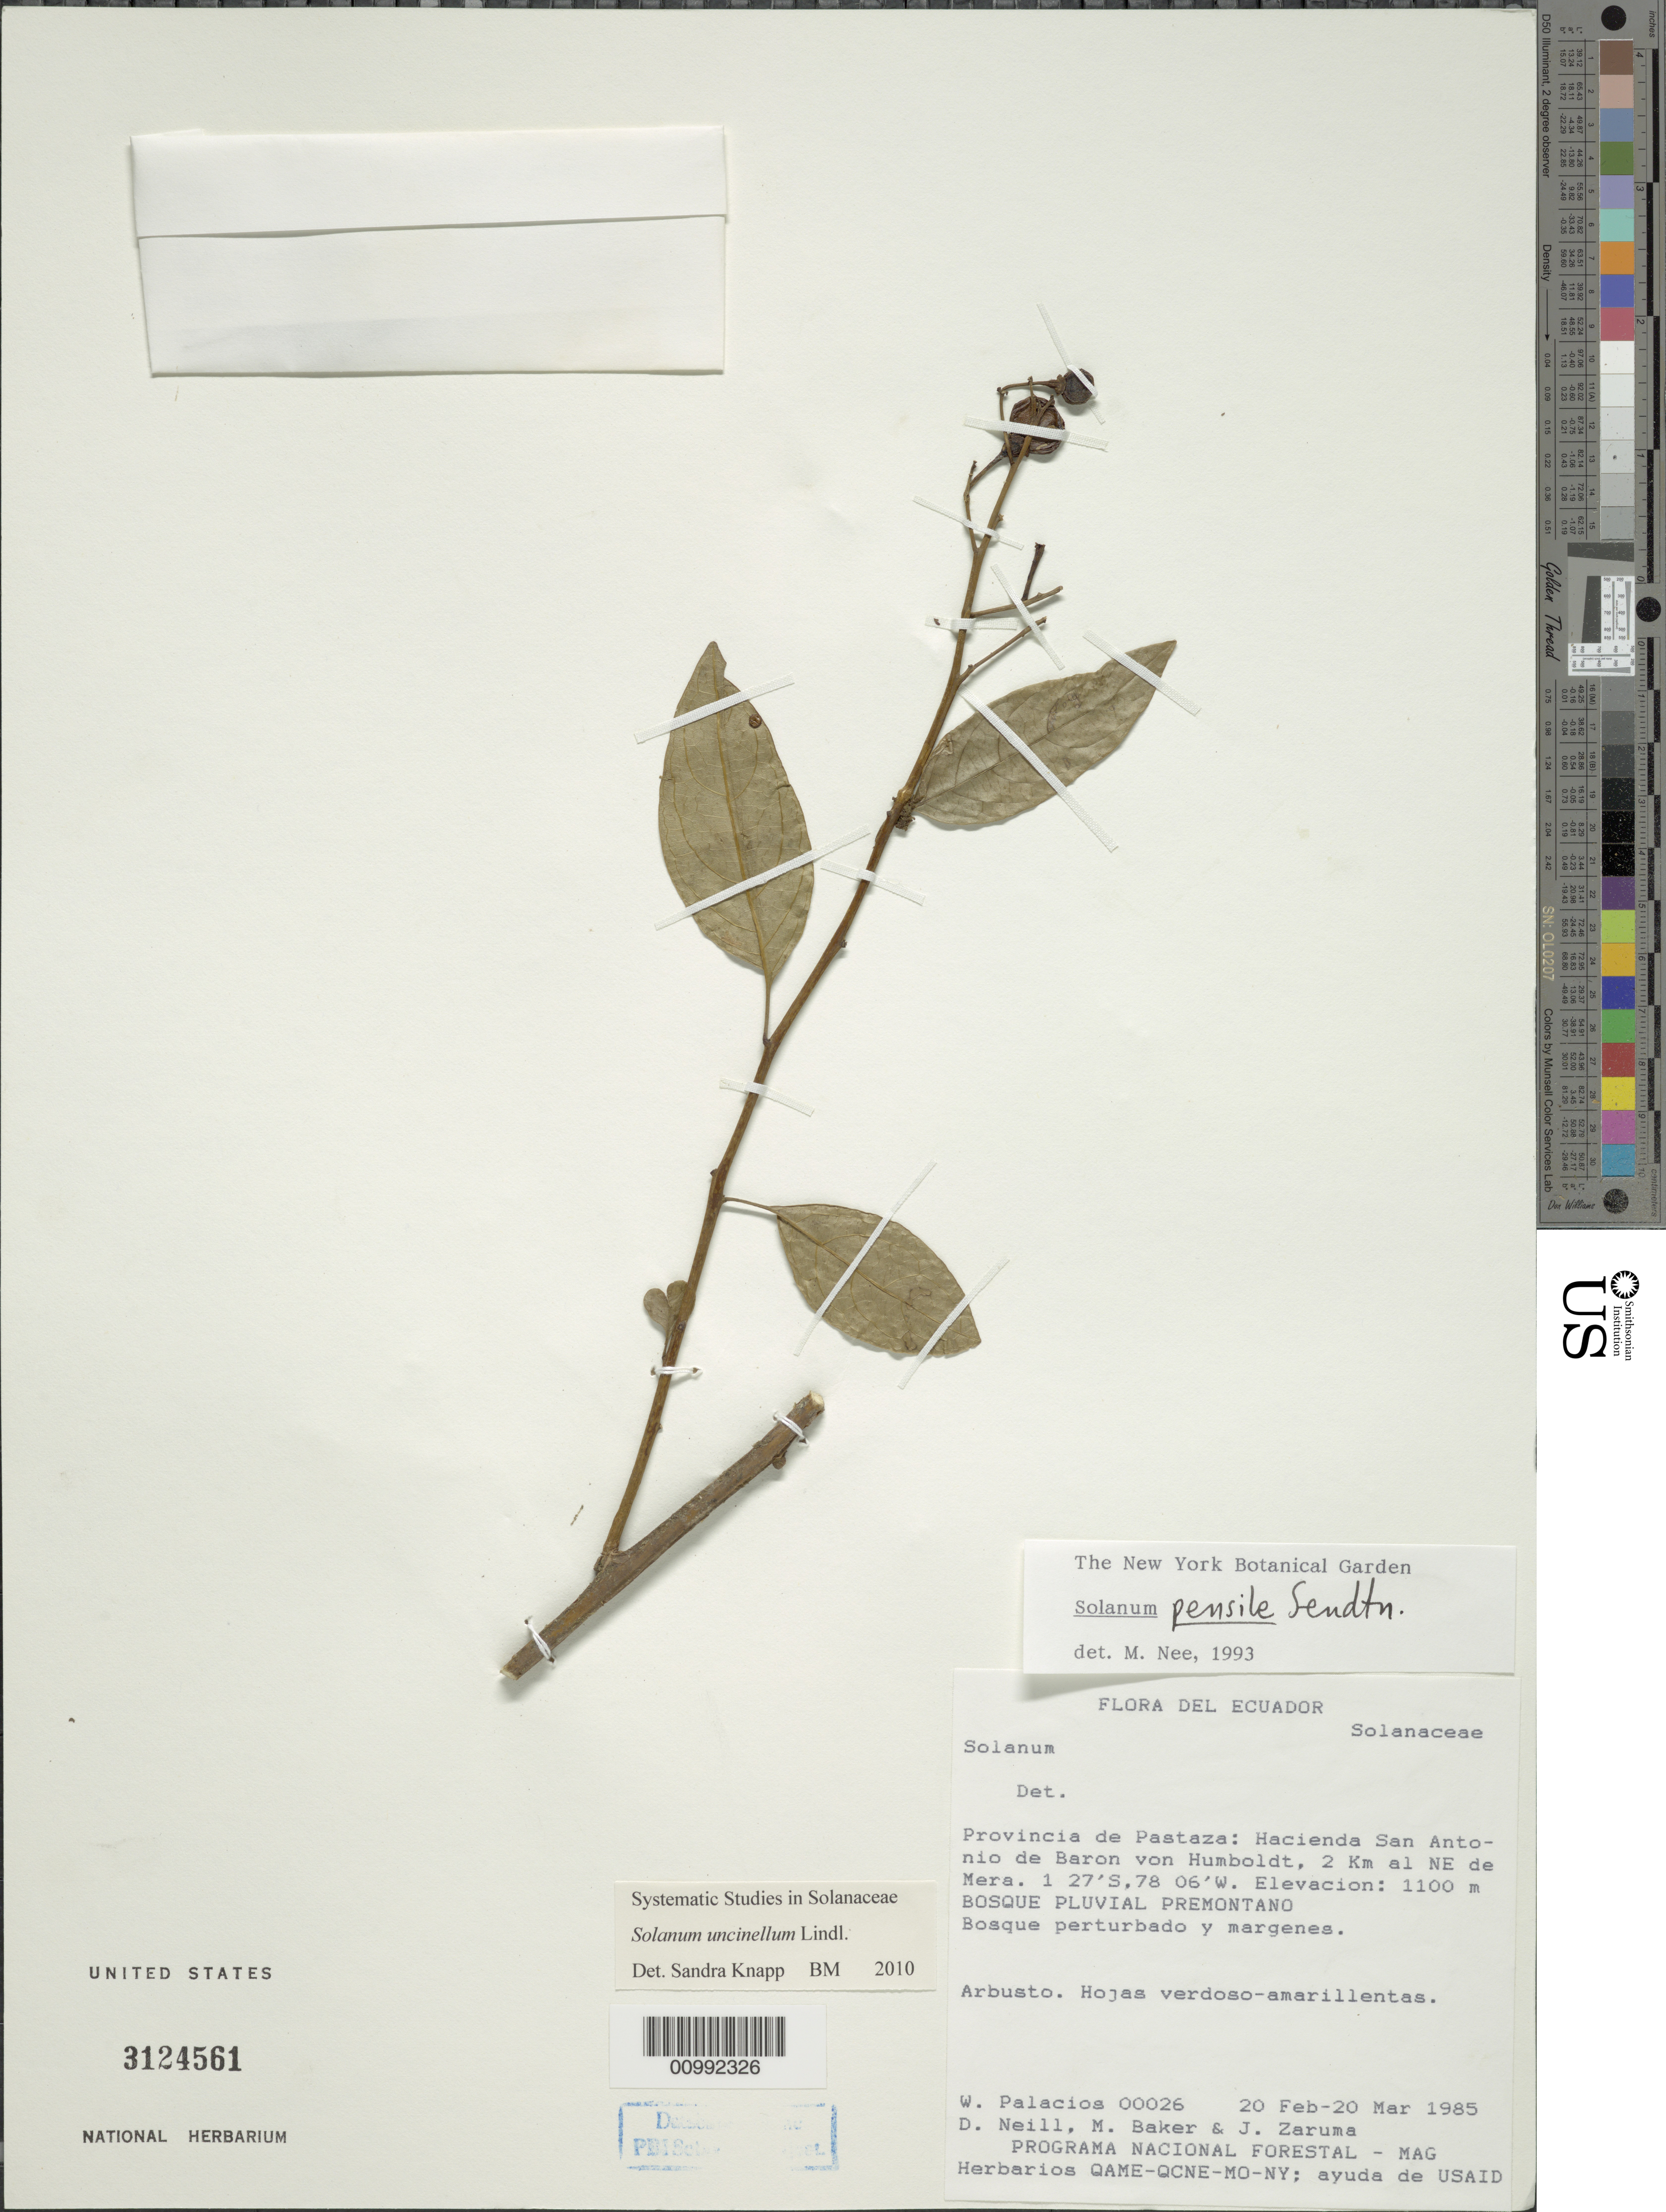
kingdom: Plantae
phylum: Tracheophyta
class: Magnoliopsida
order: Solanales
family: Solanaceae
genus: Solanum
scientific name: Solanum uncinellum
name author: Lindl.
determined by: Knapp, S. D.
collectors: W. Palacios, D. A. Neill, M. Baker & J. Zaruma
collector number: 00026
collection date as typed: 20 Feb 1985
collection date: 1985-02-20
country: Ecuador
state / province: Pastaza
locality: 2 km al NE, Hacienda San Antonio de Baron von Humboldt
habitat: bosque perturbado y margenes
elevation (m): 1100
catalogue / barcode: US 3124561